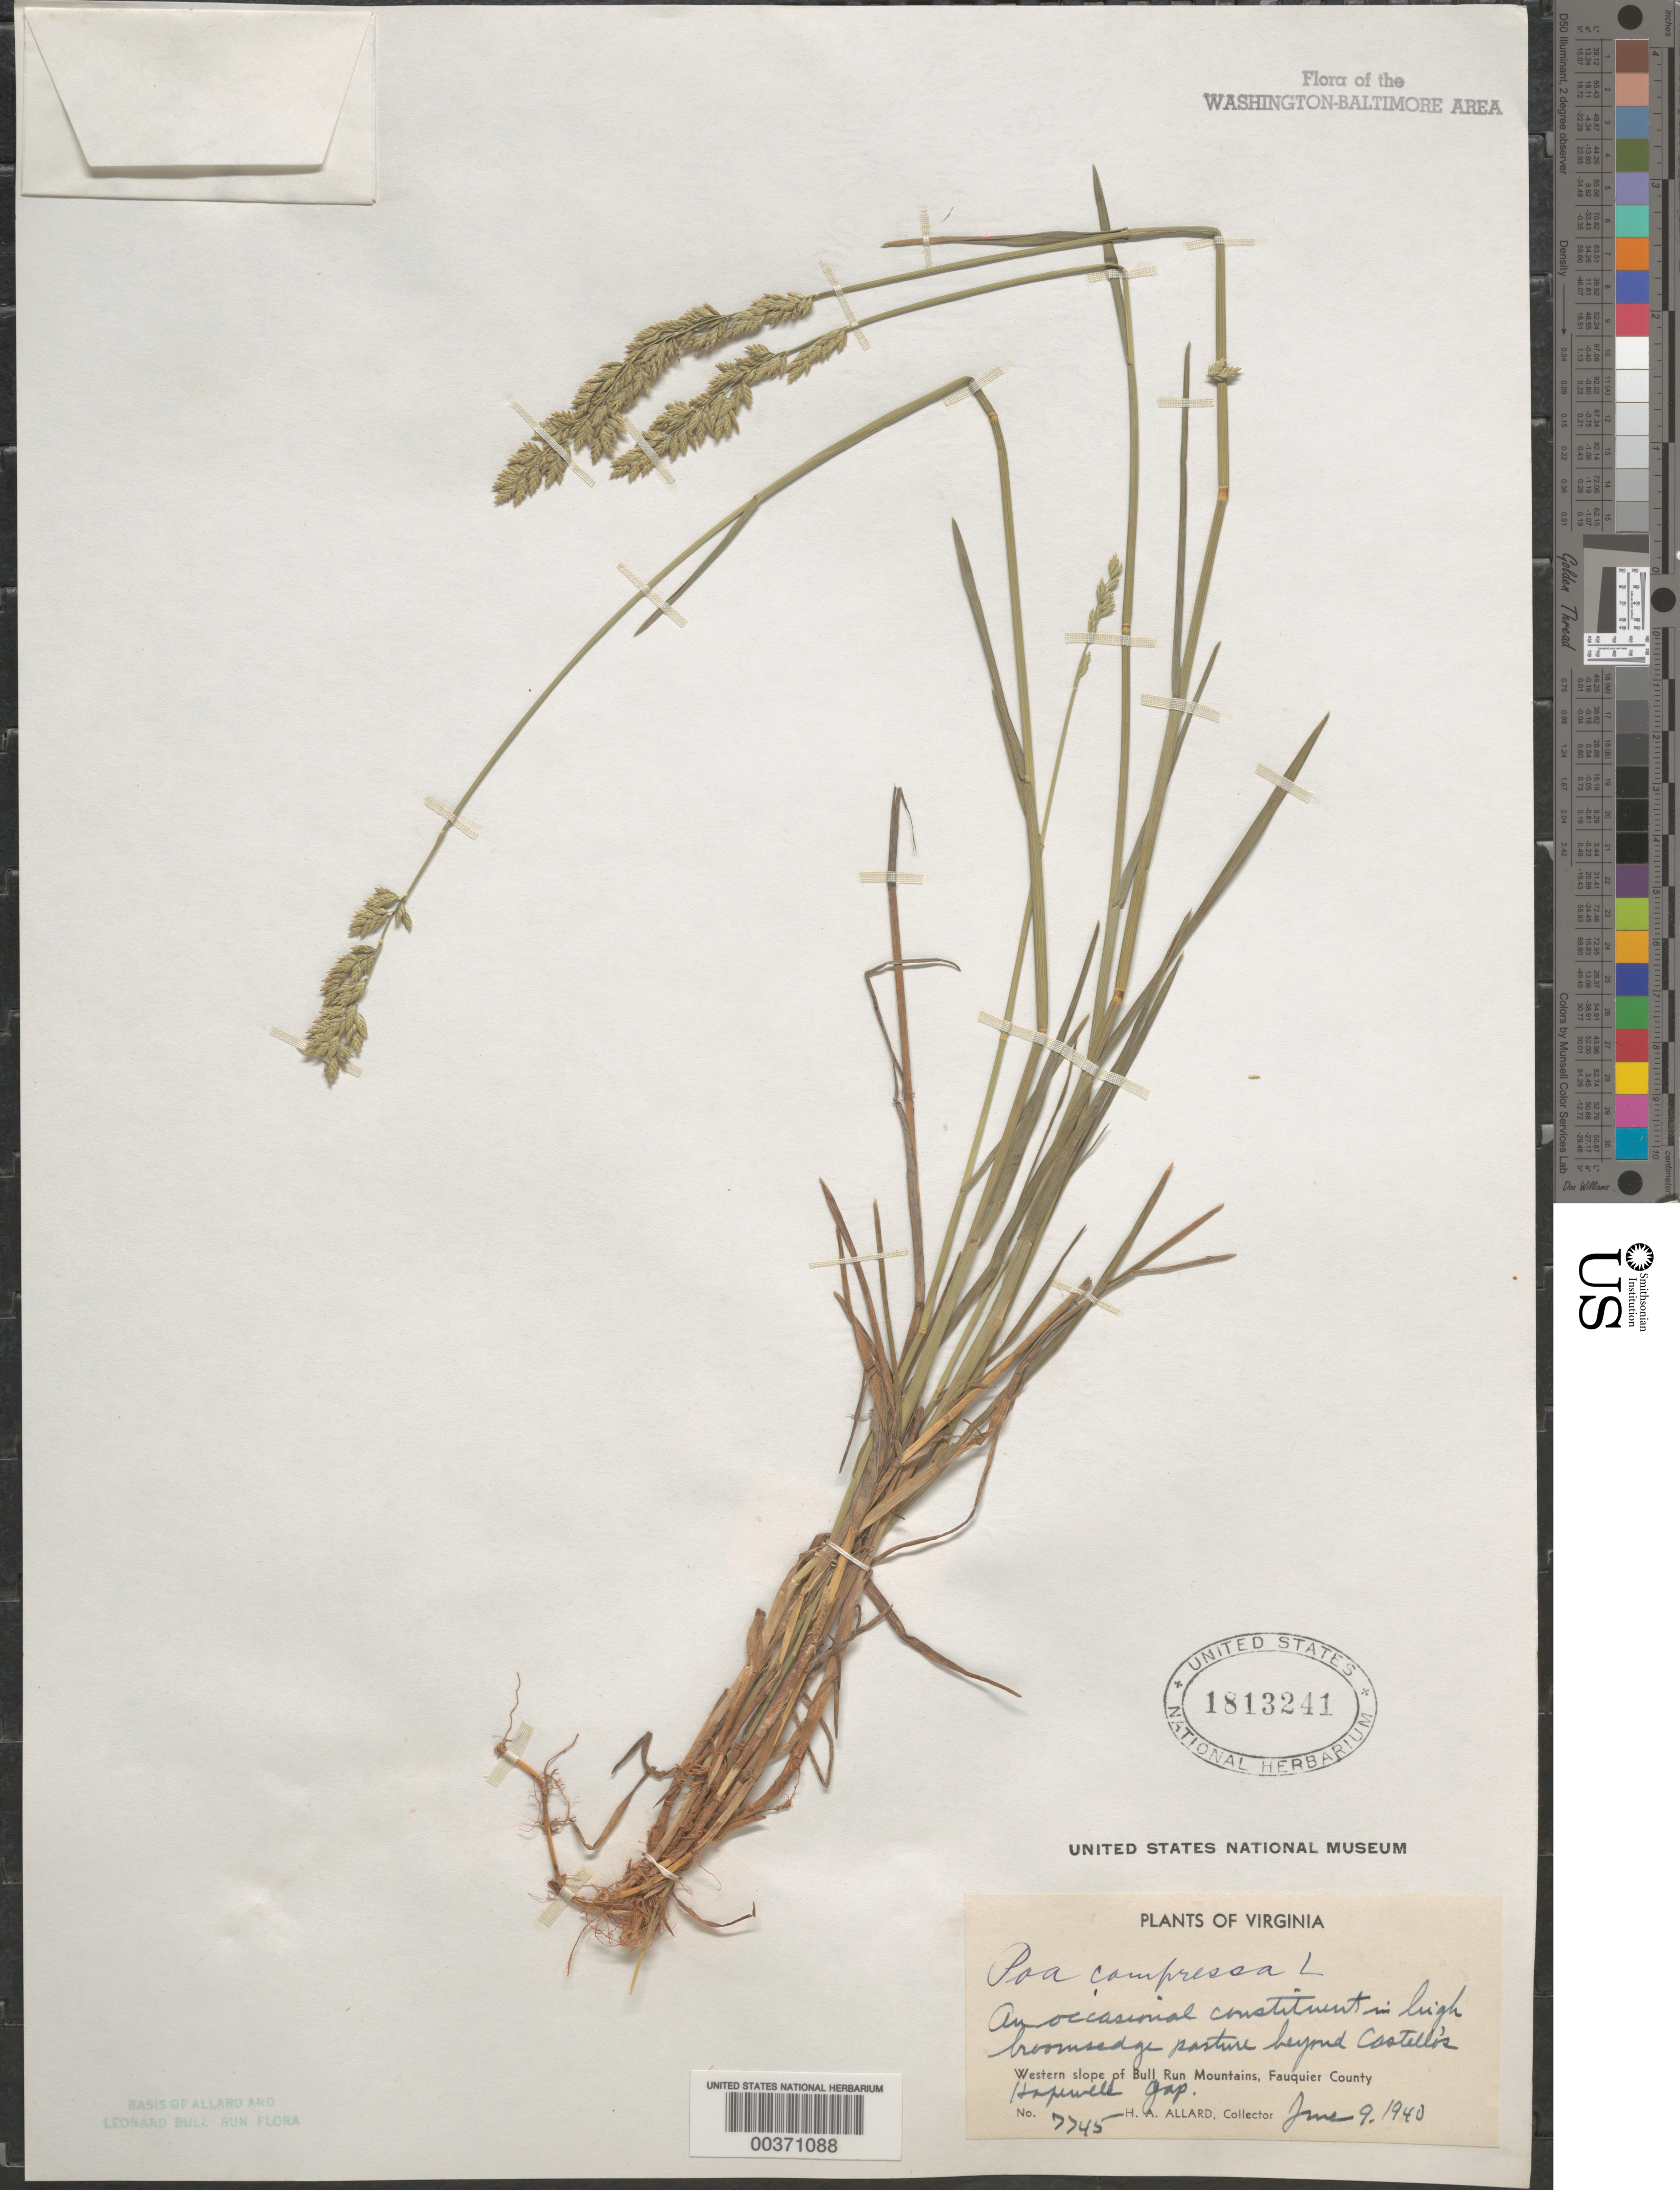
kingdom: Plantae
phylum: Tracheophyta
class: Liliopsida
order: Poales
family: Poaceae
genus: Poa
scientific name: Poa compressa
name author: L.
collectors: H. A. Allard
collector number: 7745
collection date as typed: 09 Jun 1940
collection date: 1940-06-09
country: United States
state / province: Virginia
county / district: Fauquier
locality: Hopewell Gap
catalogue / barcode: US 1813241